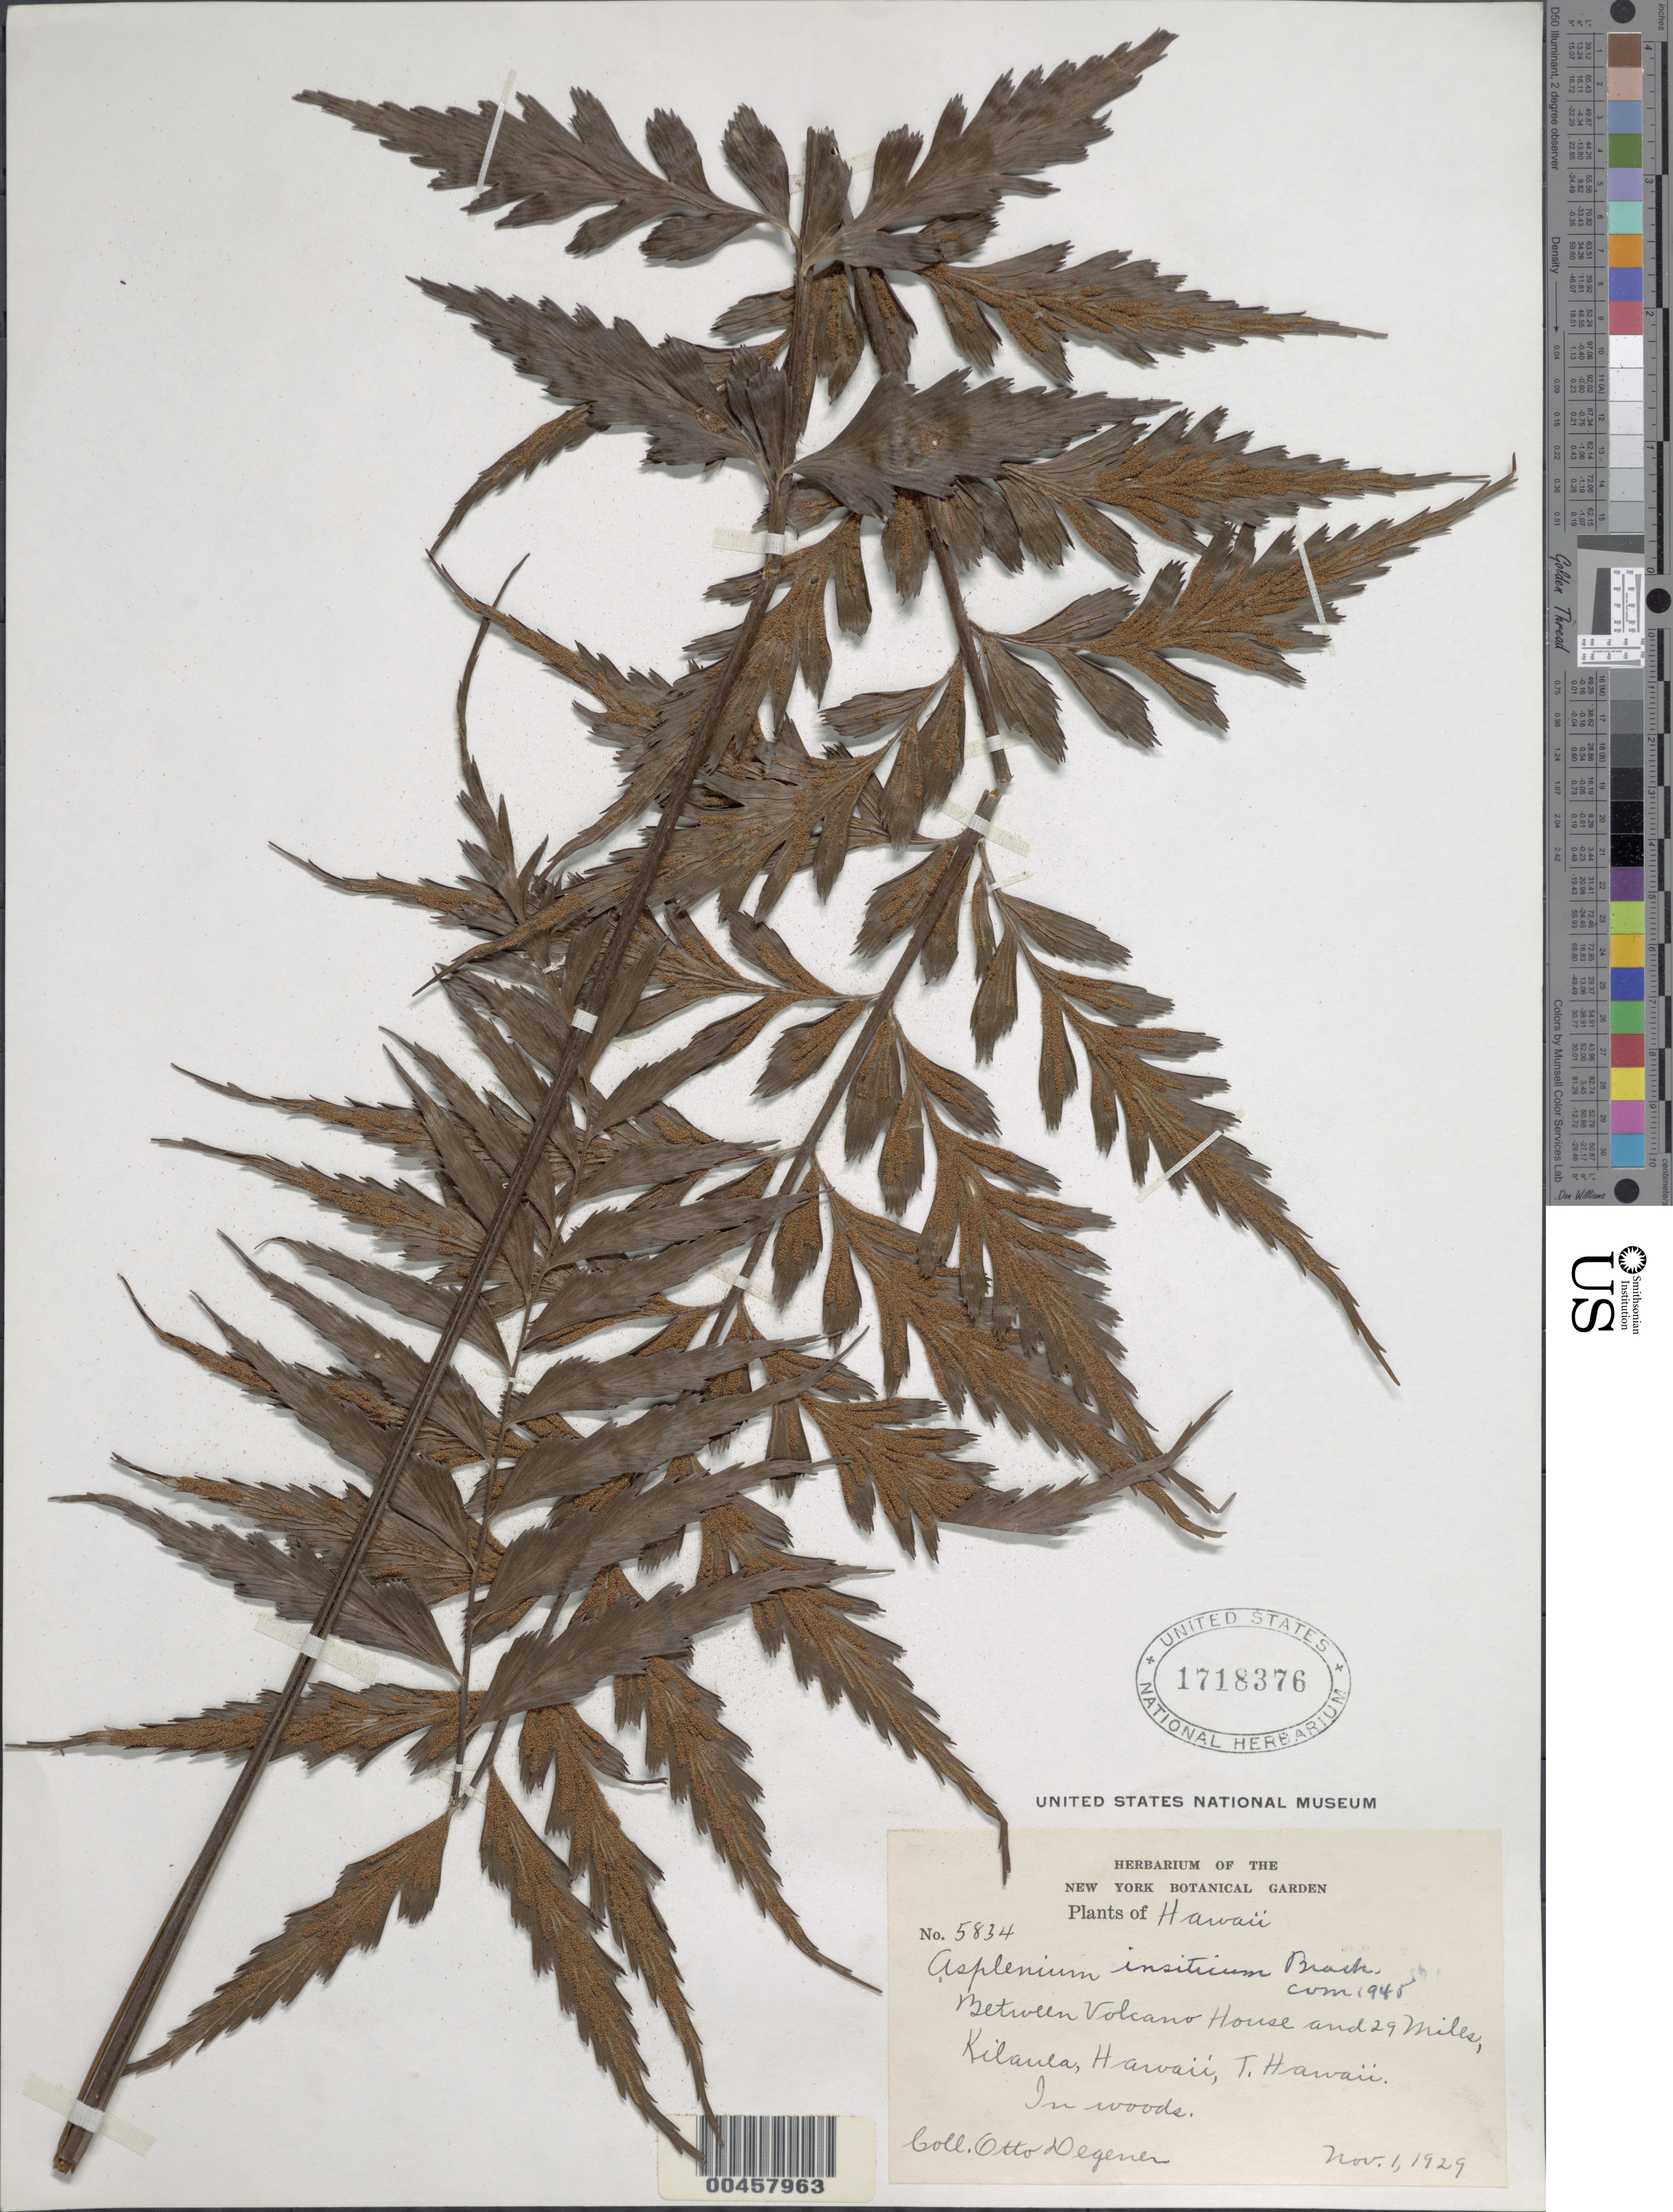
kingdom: Plantae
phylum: Tracheophyta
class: Polypodiopsida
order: Polypodiales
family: Aspleniaceae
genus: Asplenium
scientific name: Asplenium insiticium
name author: Brack. in Wilkes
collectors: O. Degener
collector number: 5834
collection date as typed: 1 Nov 1929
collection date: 1929-11-01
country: United States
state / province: Hawaii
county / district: Hawaii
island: Hawaii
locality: Between Volcano House and 29 Miles, Kilauea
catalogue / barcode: US 1718376